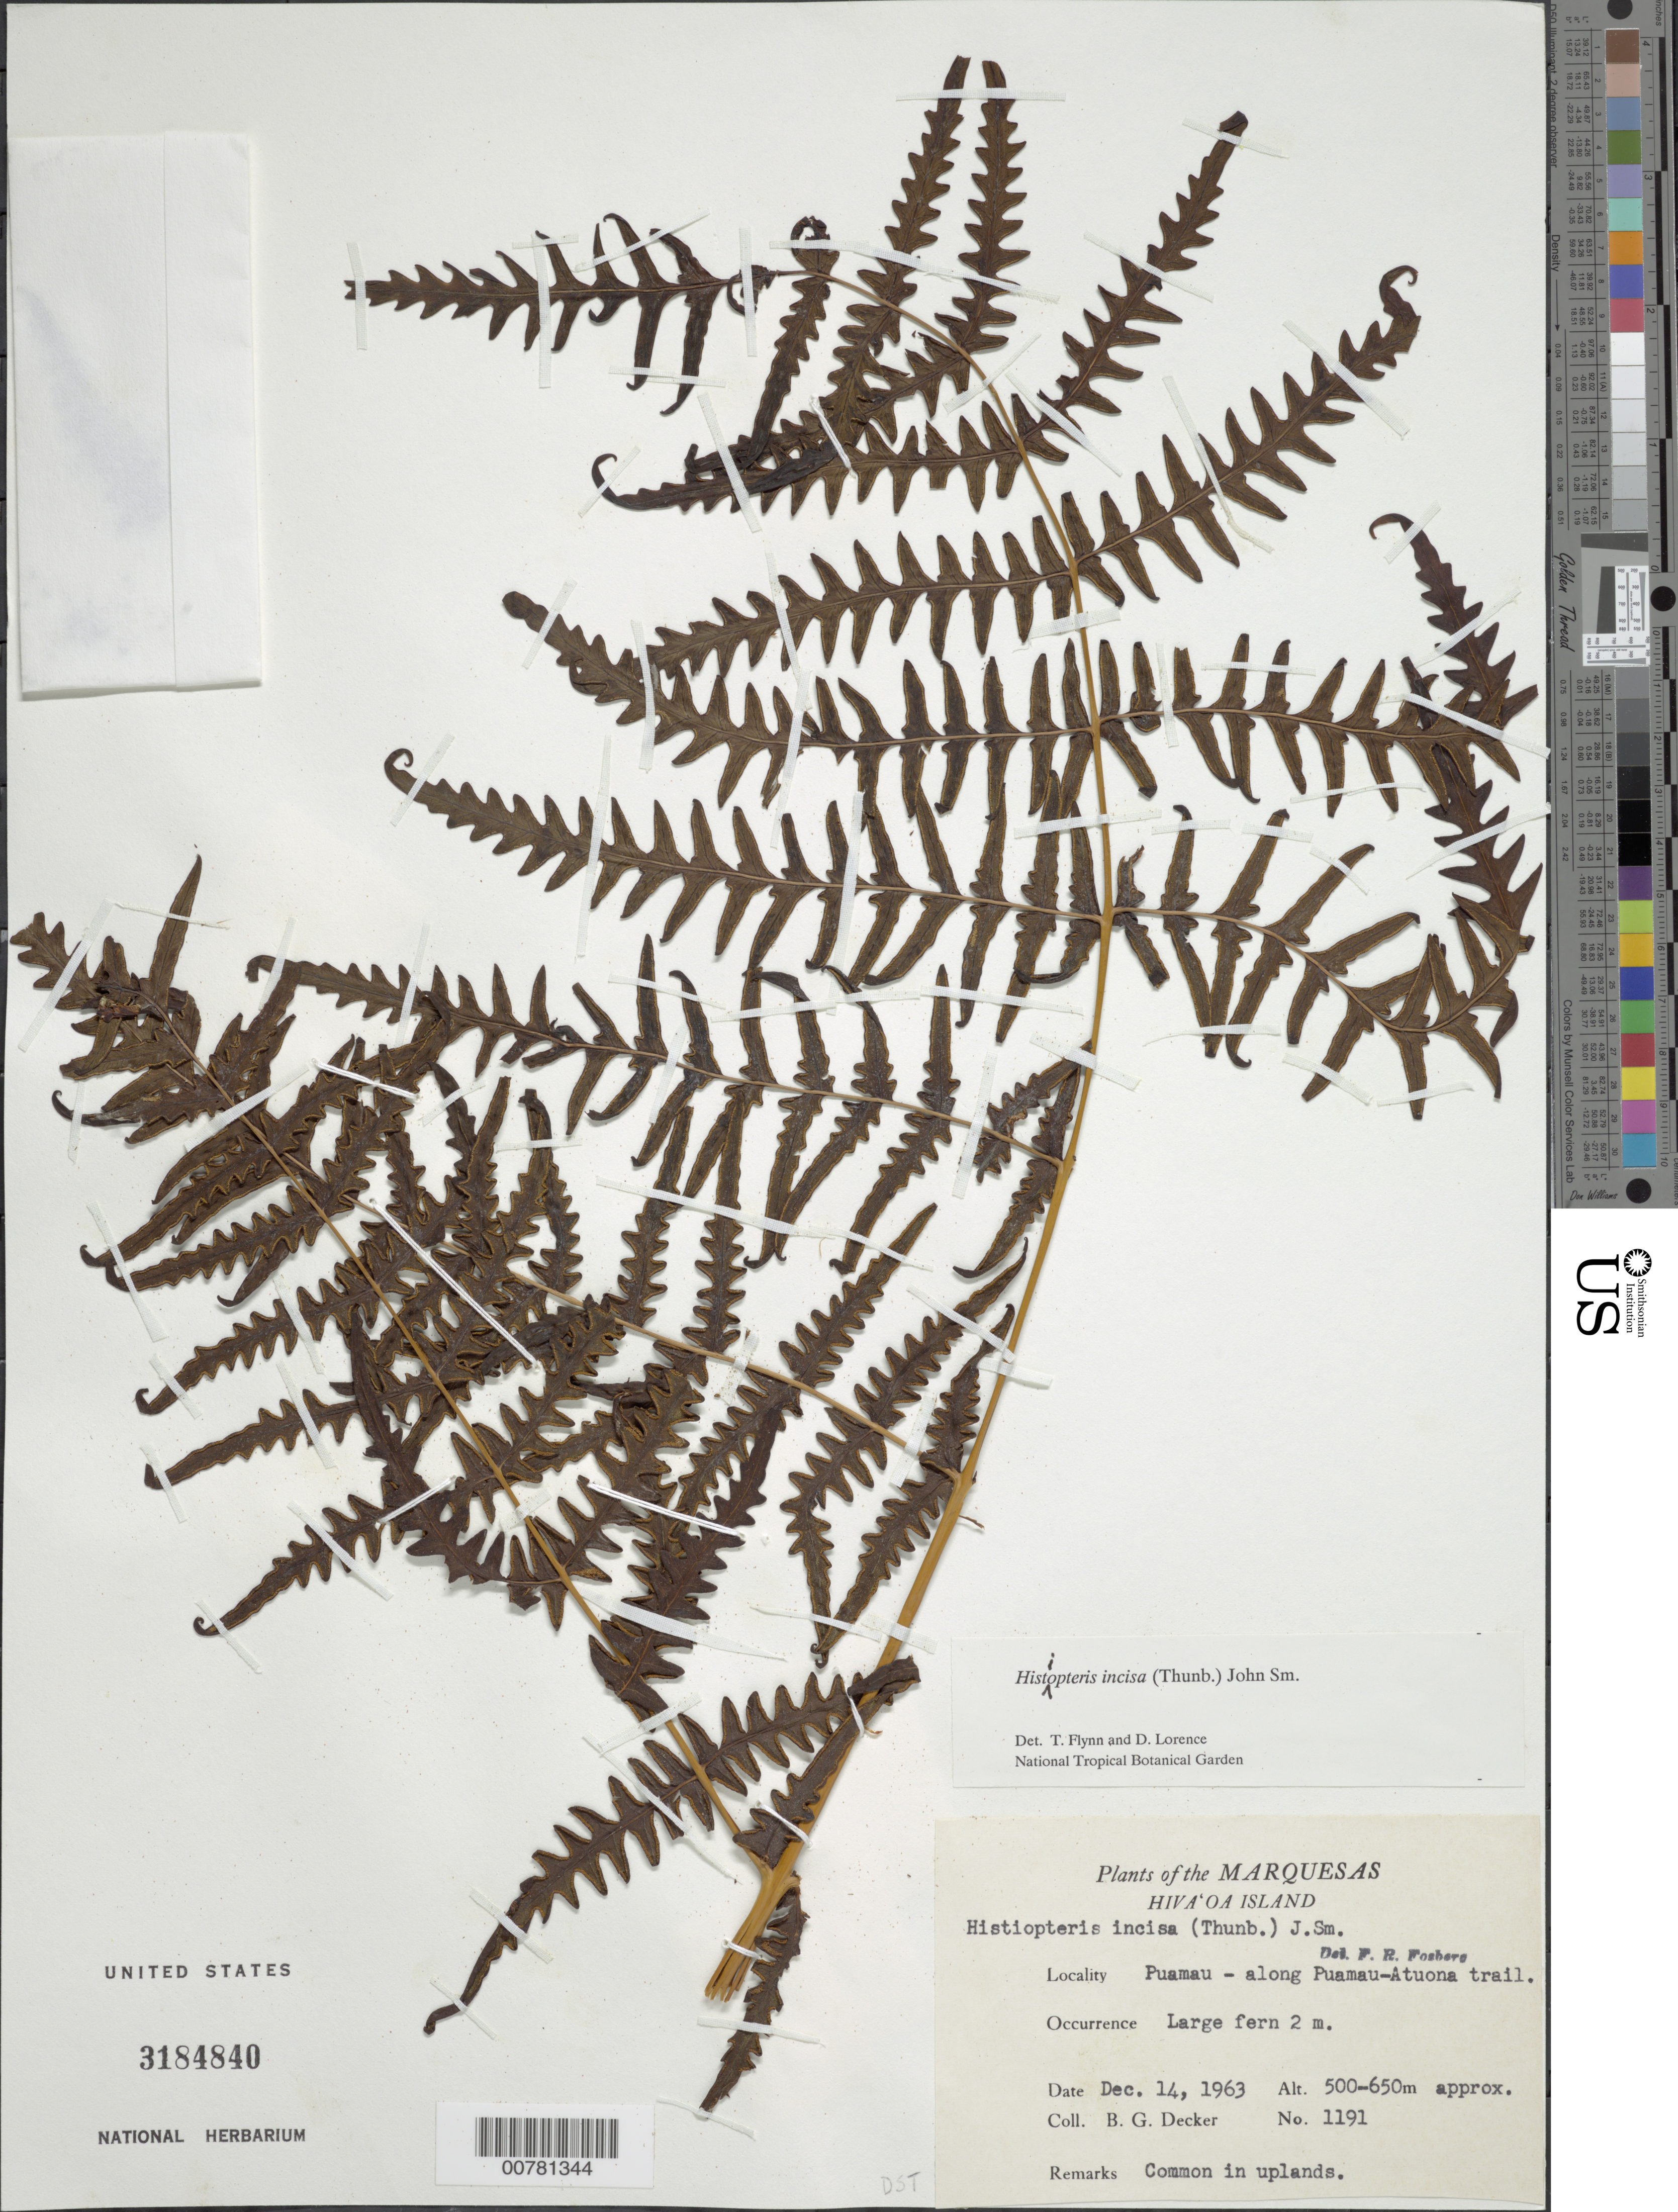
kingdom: Plantae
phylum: Tracheophyta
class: Polypodiopsida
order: Polypodiales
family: Dennstaedtiaceae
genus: Histiopteris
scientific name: Histiopteris incisa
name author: (Thunb.) J. Sm.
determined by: Lorence, David H., (PTBG), National Tropical Botanical Garden (UNITED STATES)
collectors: B. G. Decker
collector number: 1191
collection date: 1963-12-14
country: French Polynesia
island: Hiva Oa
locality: Puamau, along Puamau-Atuona Trail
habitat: Common in uplands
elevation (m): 500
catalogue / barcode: US 3184840